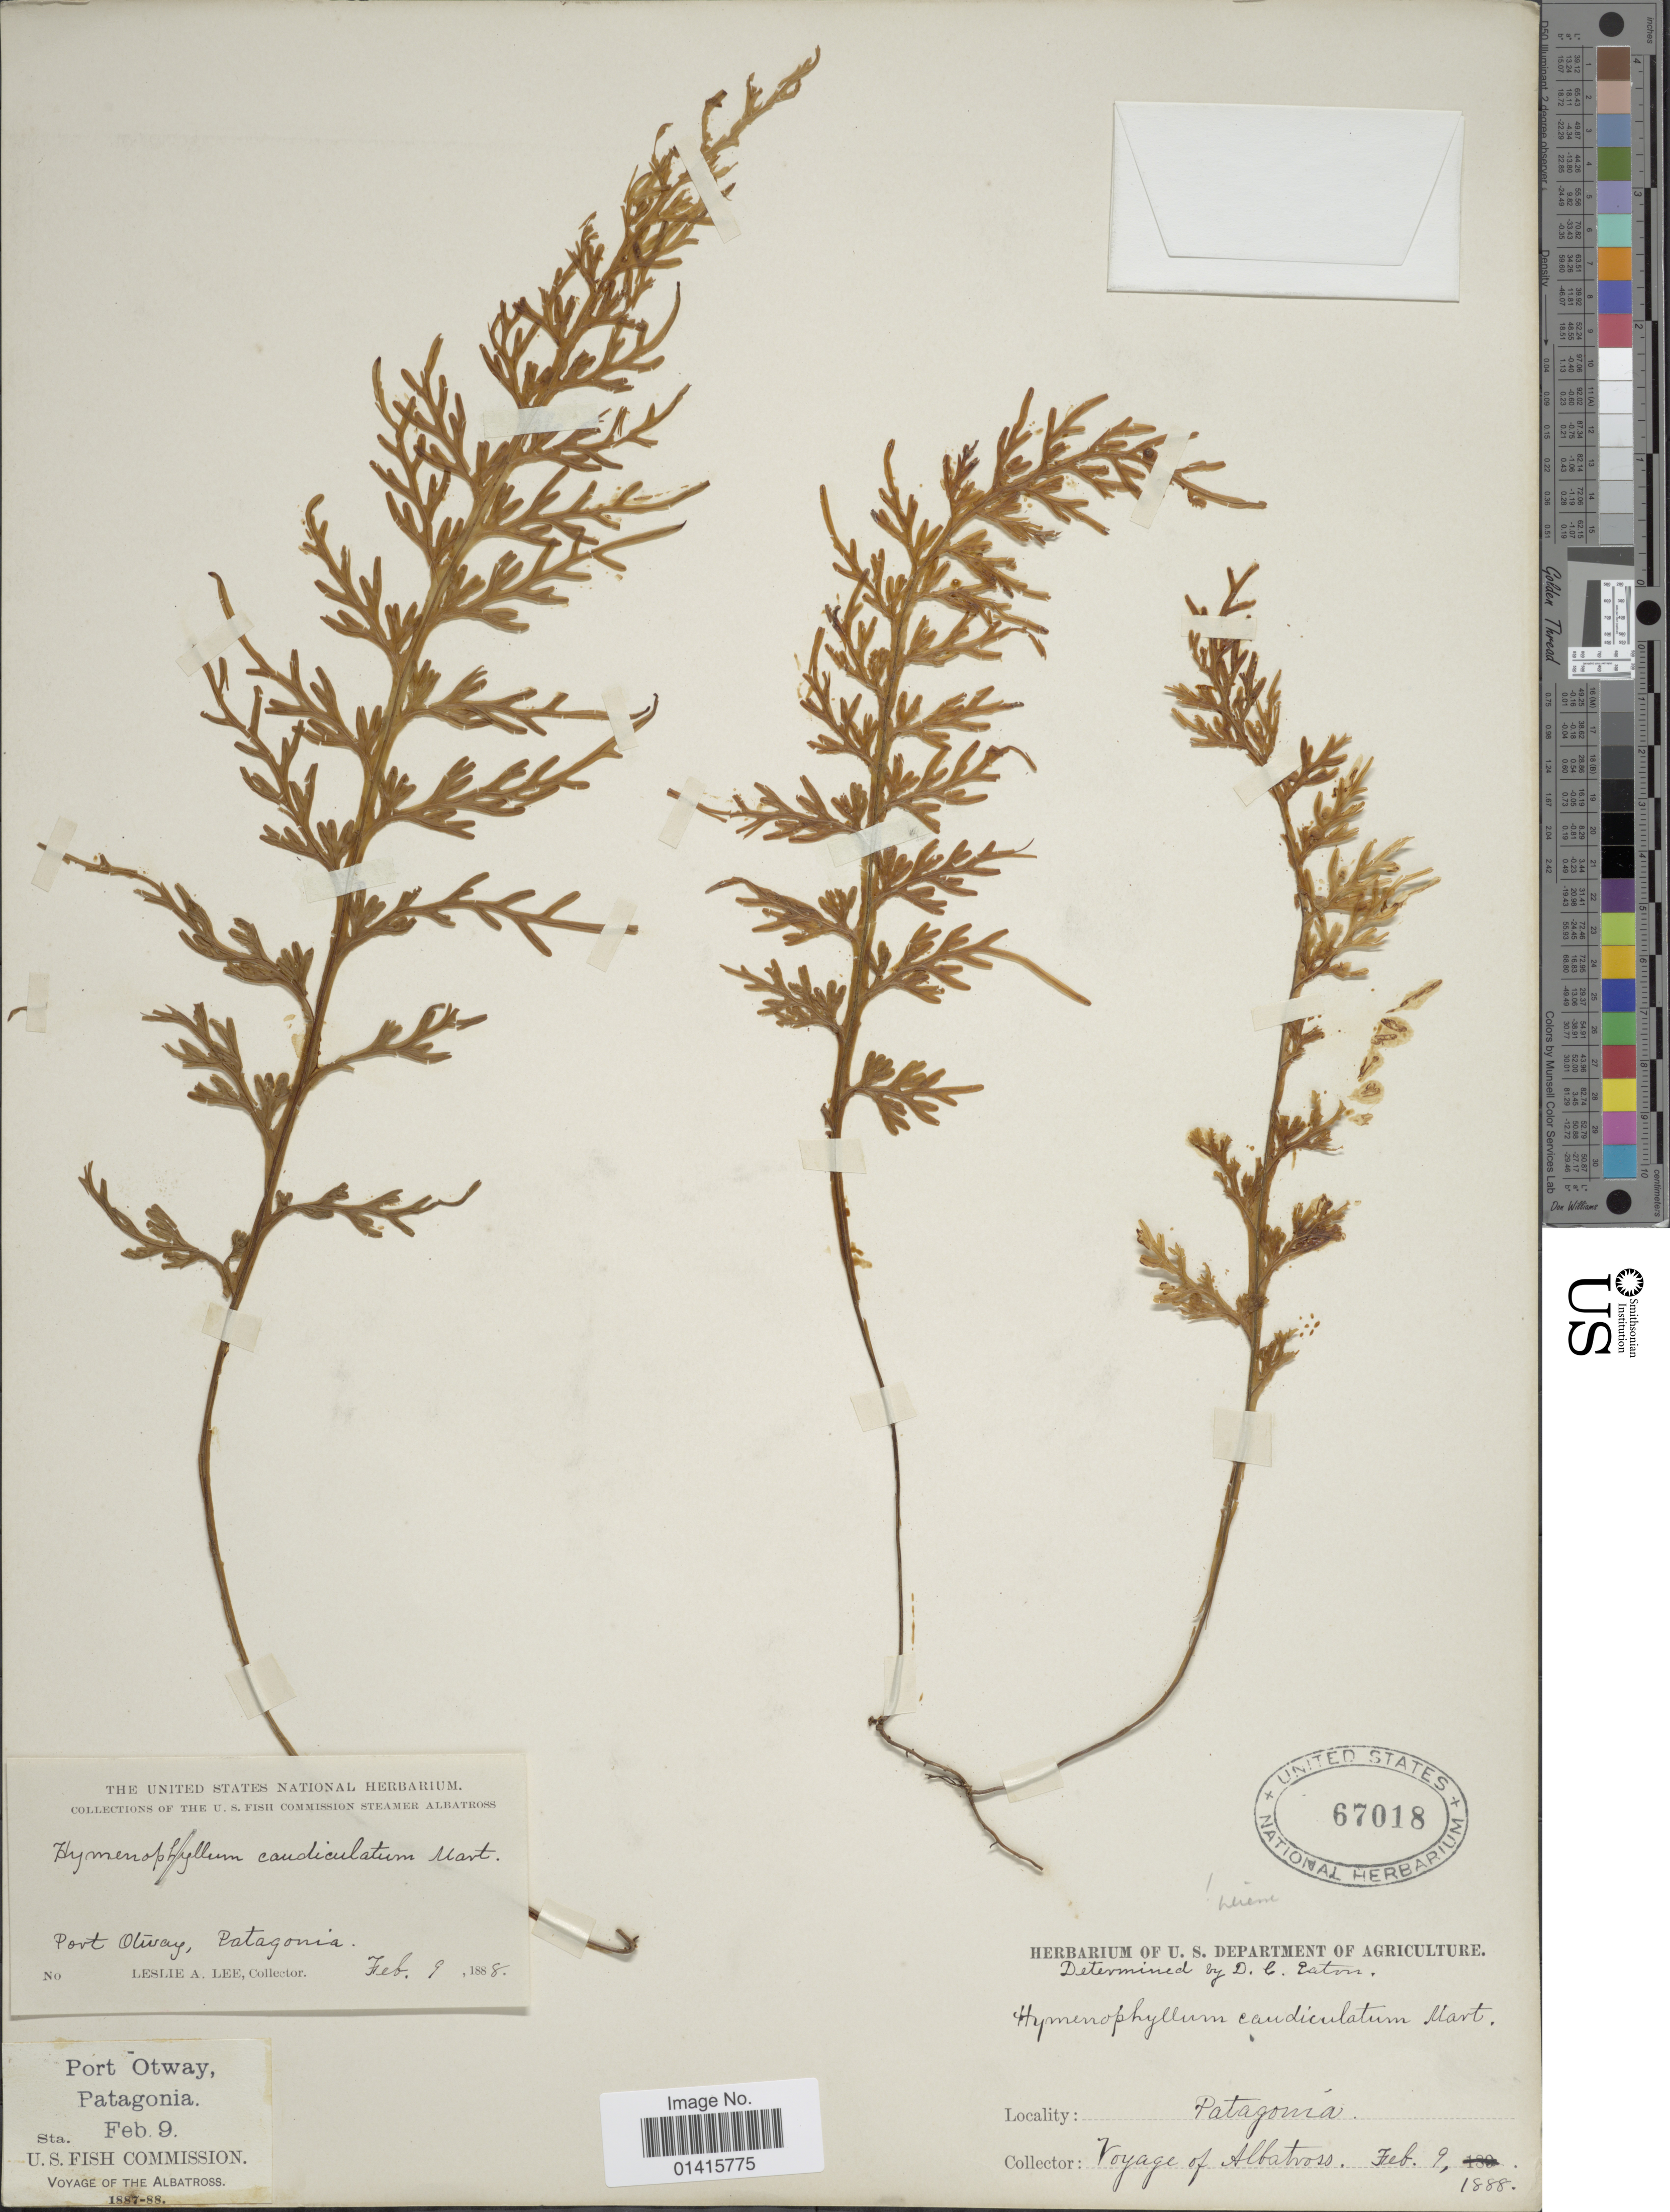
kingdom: Plantae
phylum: Tracheophyta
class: Polypodiopsida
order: Hymenophyllales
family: Hymenophyllaceae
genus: Hymenophyllum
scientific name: Hymenophyllum caudiculatum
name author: Mart.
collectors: L. Lee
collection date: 1888-02-09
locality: Port Otway, Patagonia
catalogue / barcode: US 67018